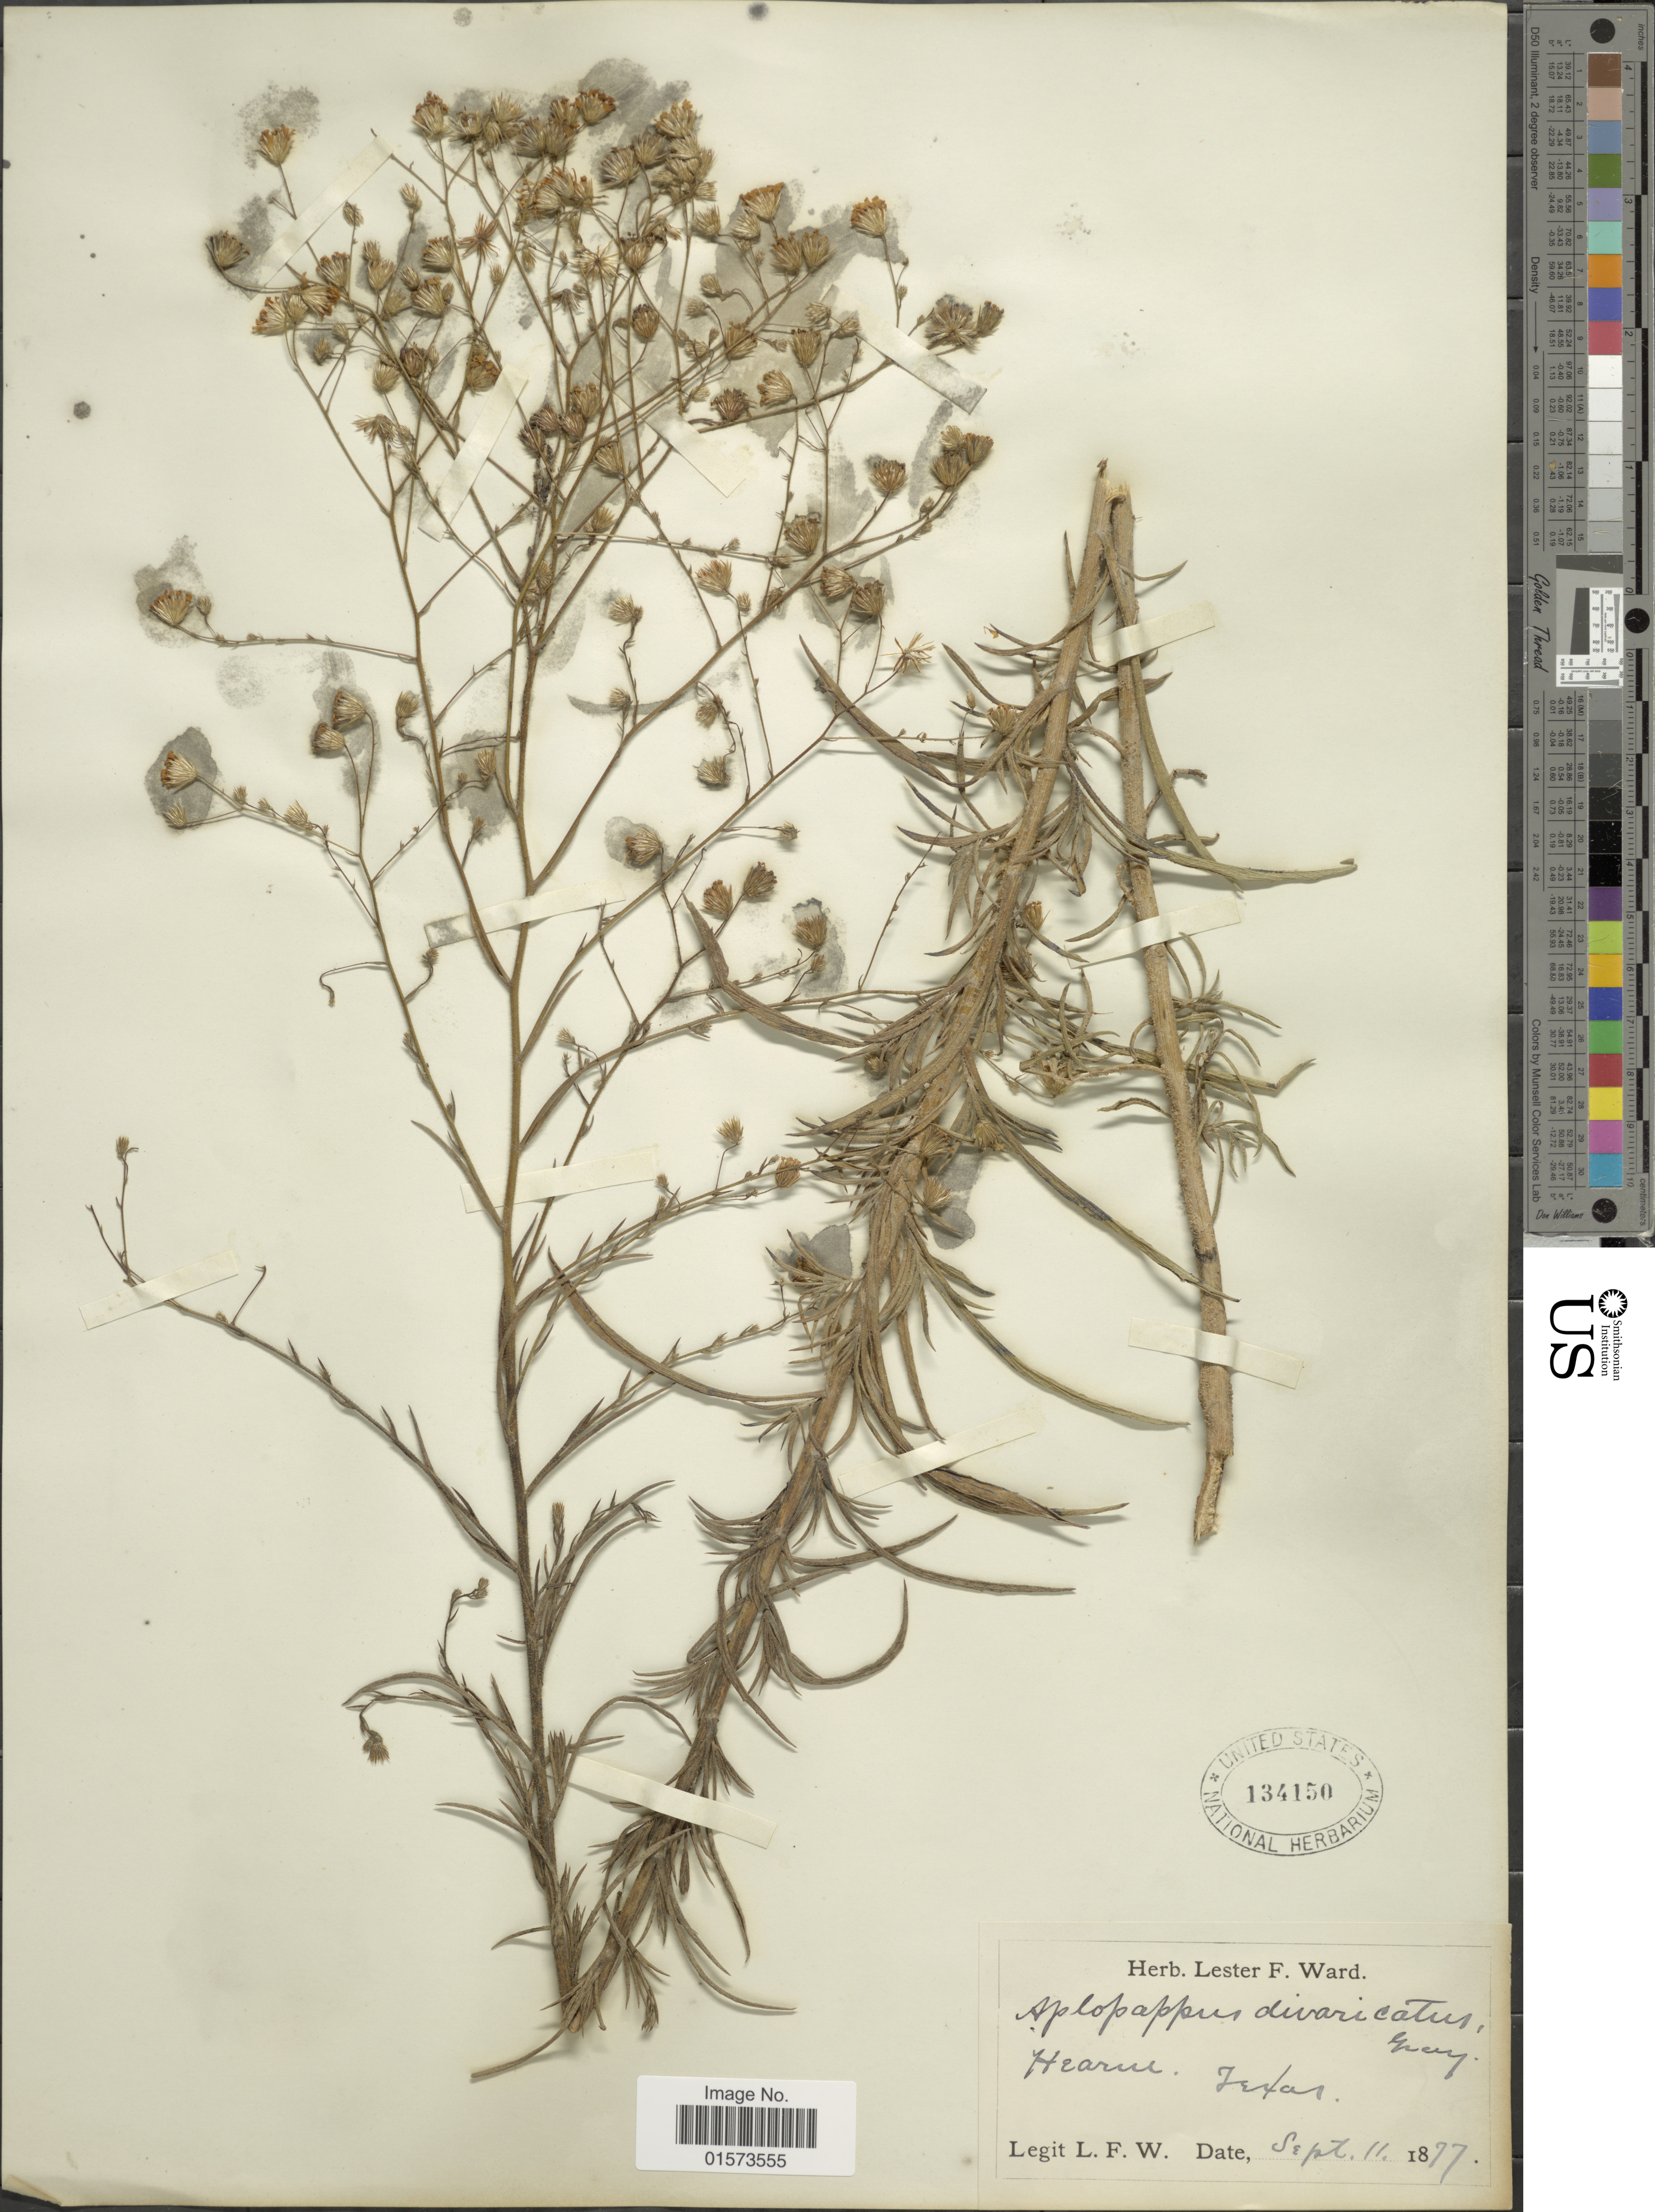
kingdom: Plantae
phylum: Tracheophyta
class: Magnoliopsida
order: Asterales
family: Asteraceae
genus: Croptilon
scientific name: Croptilon divaricatum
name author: (Nutt.) Raf.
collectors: L. F. Ward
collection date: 1877-09-11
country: United States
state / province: Texas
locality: Hearne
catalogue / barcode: US 134150